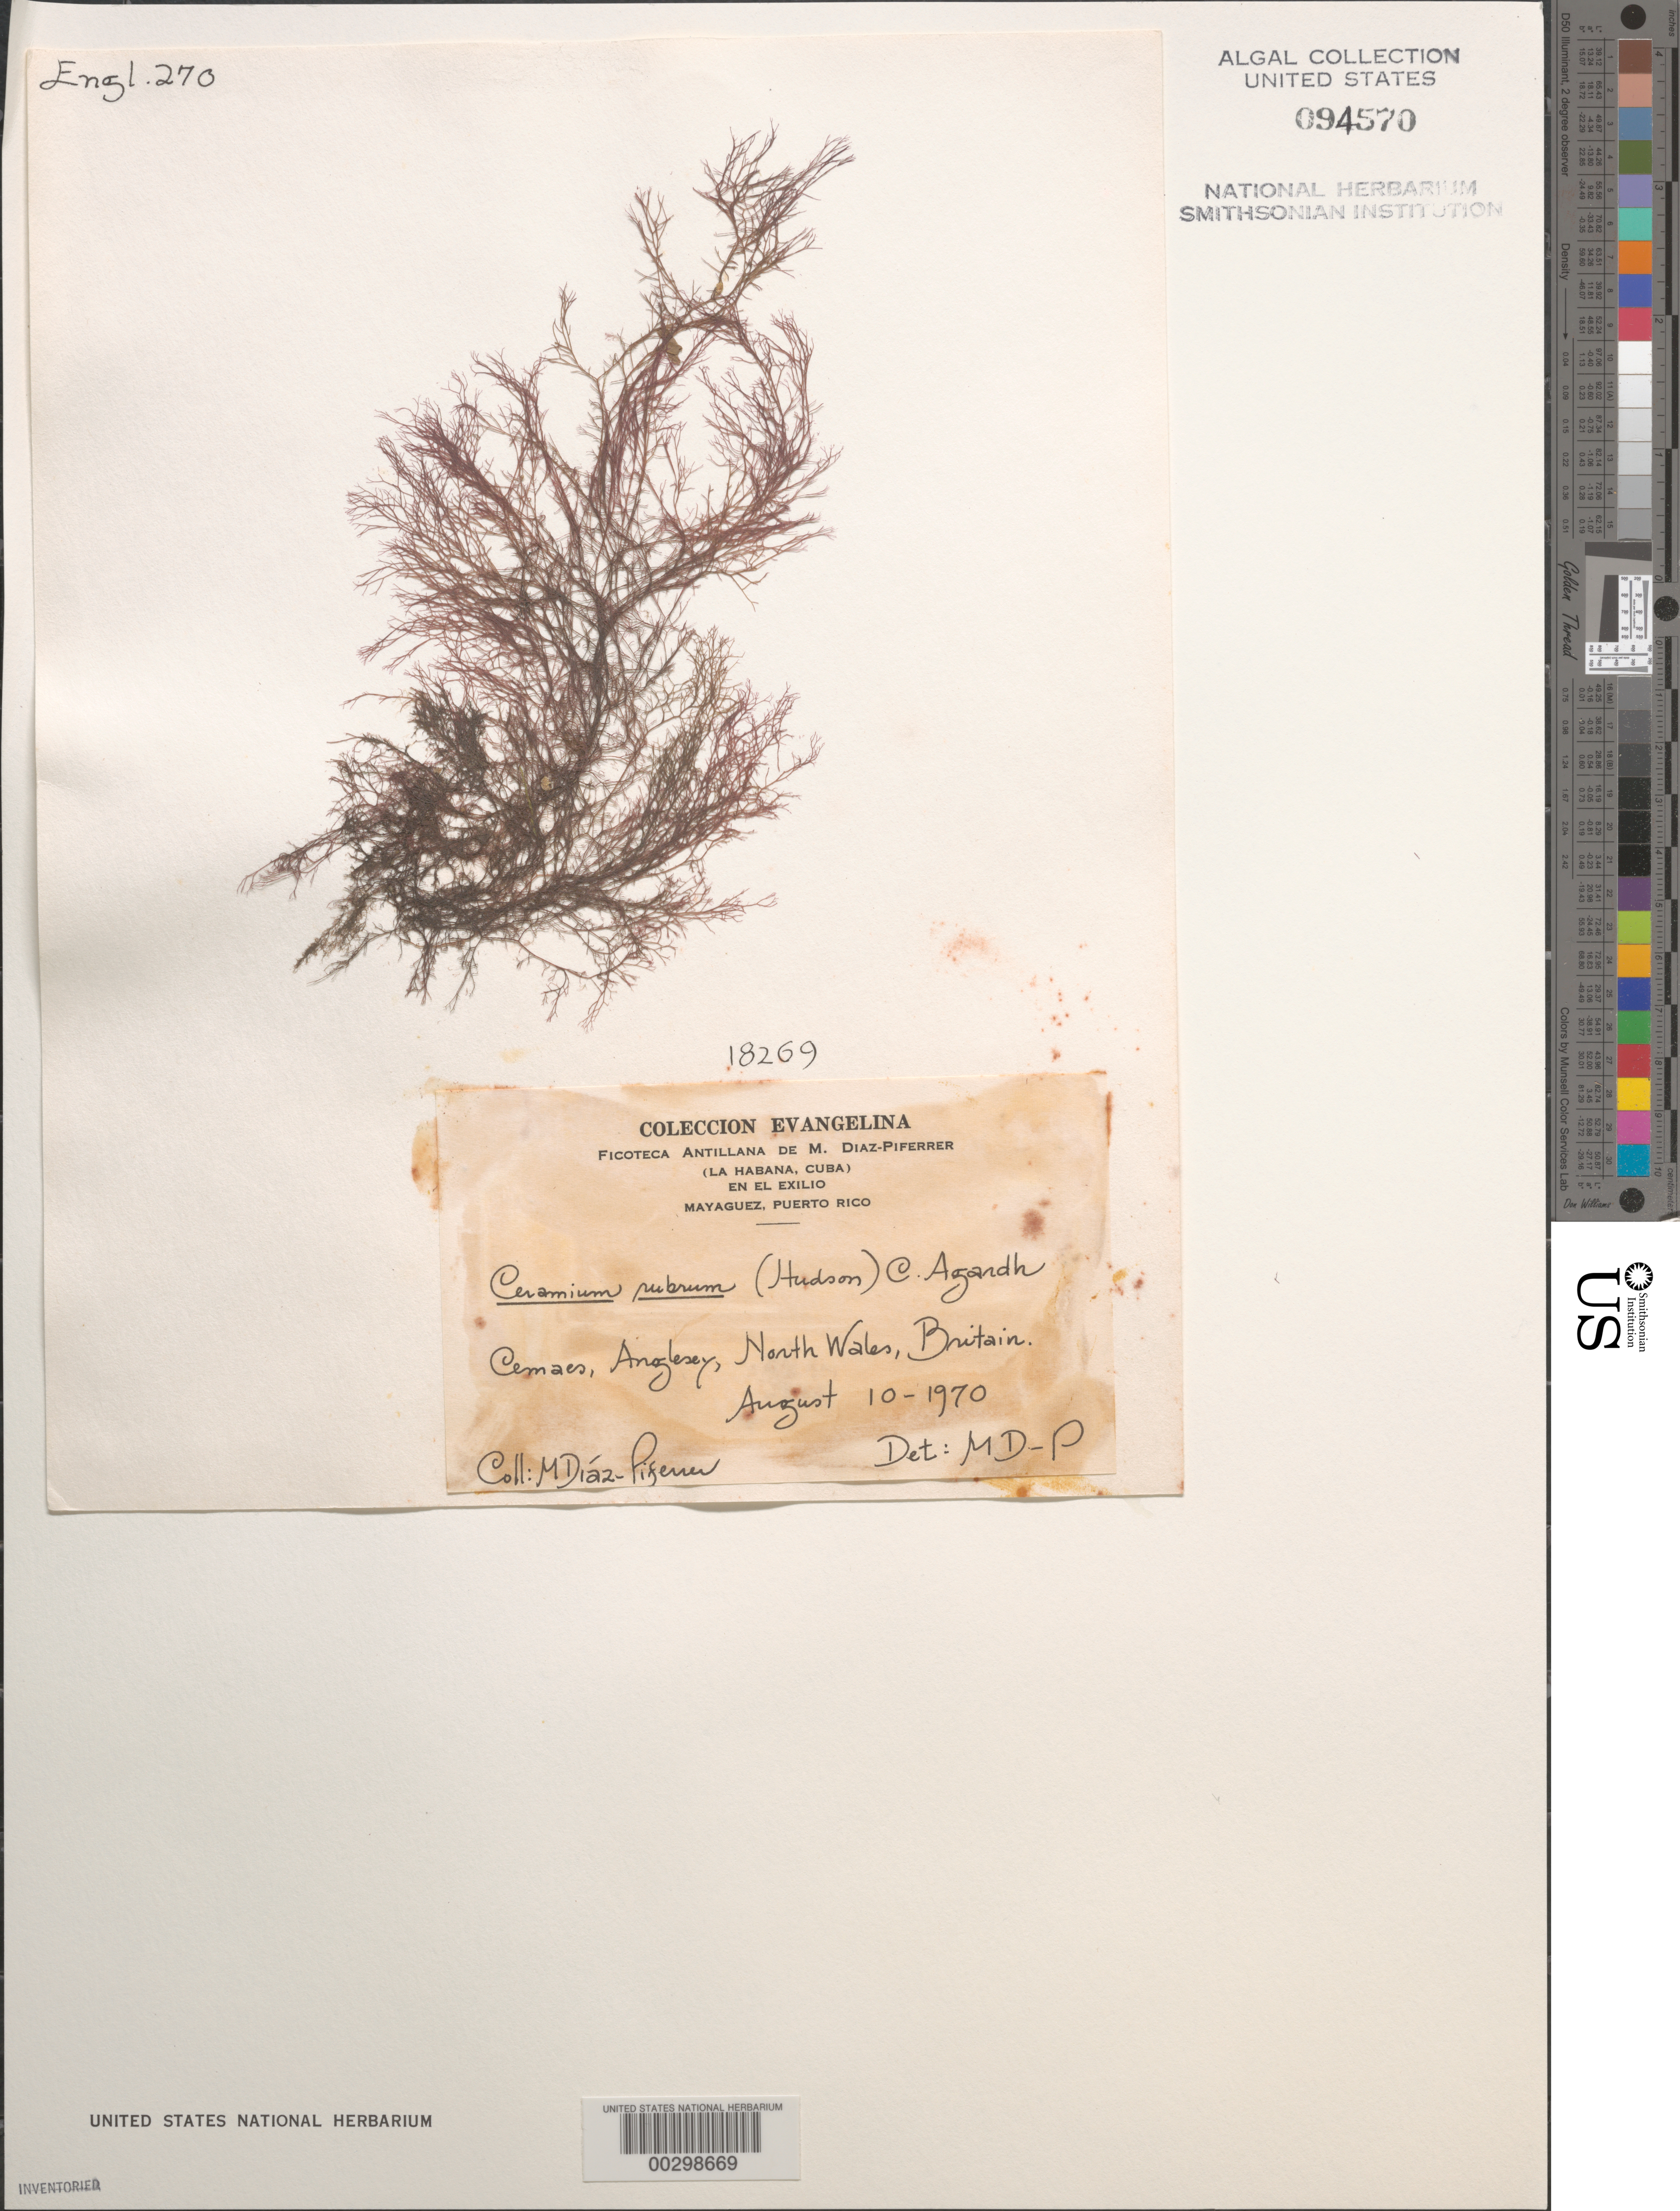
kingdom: Plantae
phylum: Rhodophyta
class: Florideophyceae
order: Ceramiales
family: Ceramiaceae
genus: Ceramium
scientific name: Ceramium rubrum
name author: C. Agardh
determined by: Diaz-Piferrer, M.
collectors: M. Diaz-Piferrer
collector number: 18269 & ENGL. 270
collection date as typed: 10 Aug 1970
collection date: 1970-08-10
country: United Kingdom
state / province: Wales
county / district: Gwynedd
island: Anglesey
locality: Cemaes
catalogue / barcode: US 94570